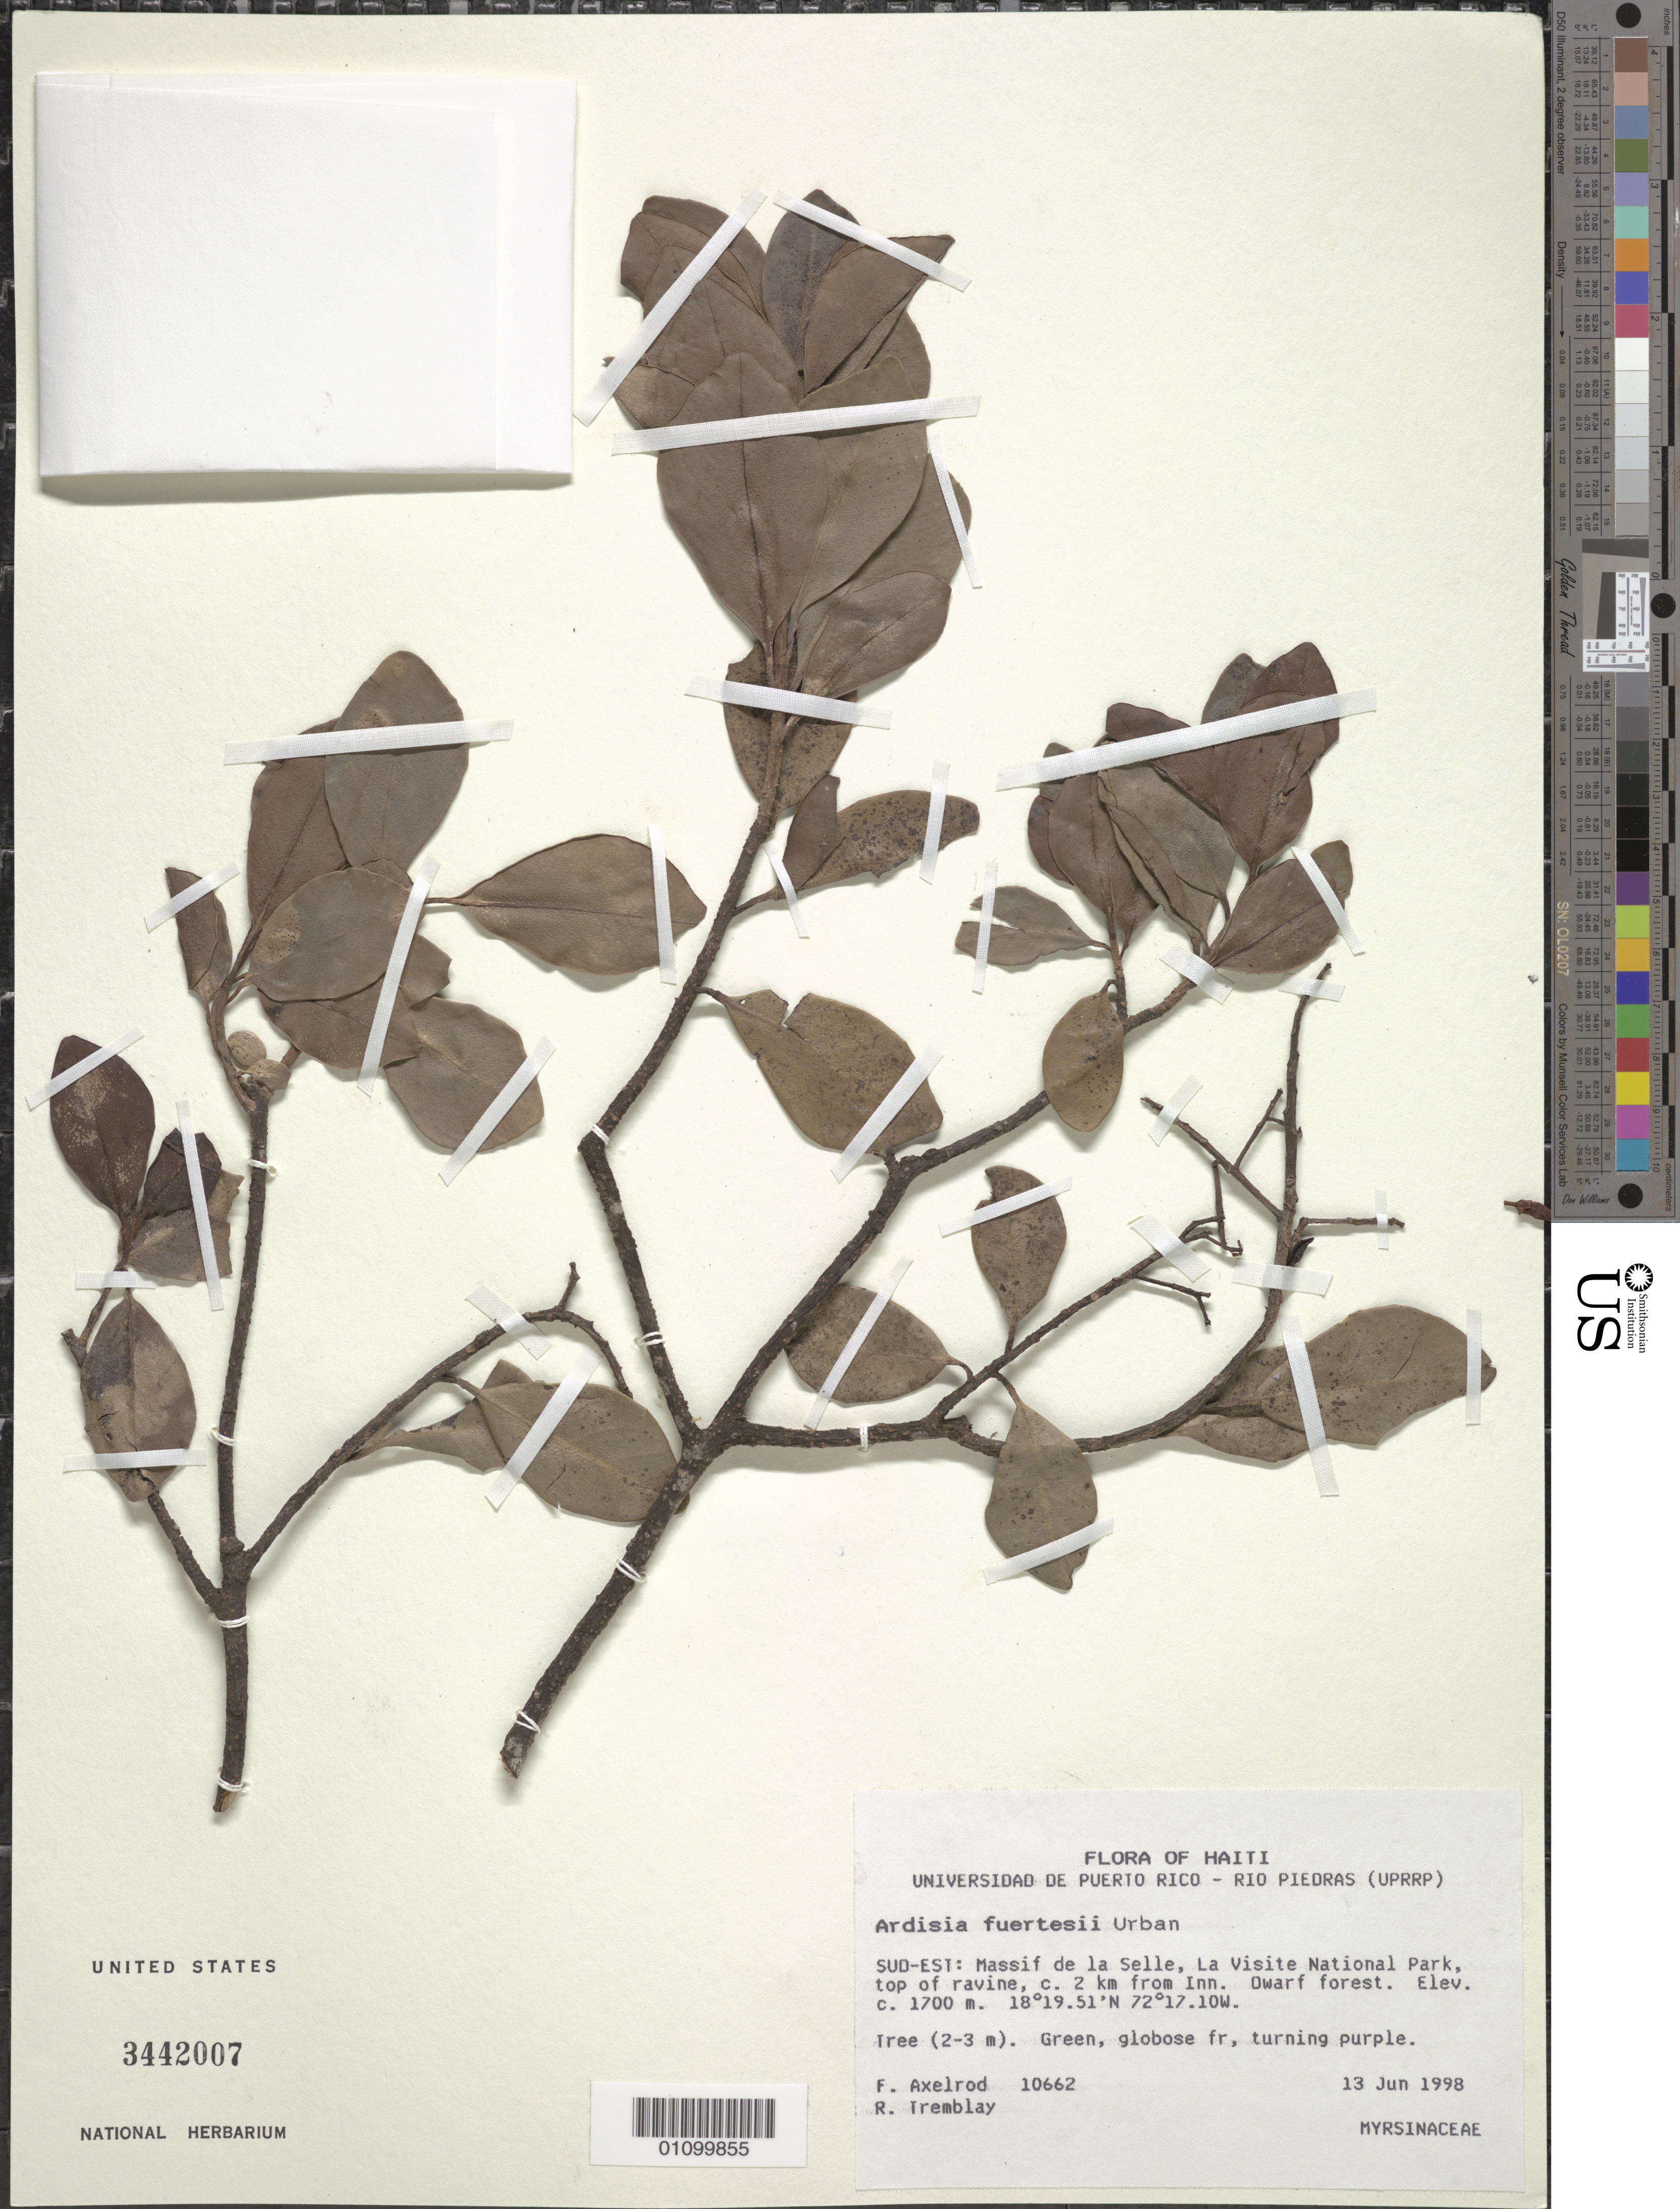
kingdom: Plantae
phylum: Tracheophyta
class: Magnoliopsida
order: Ericales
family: Primulaceae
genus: Ardisia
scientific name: Ardisia fuertesii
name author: Urb.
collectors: F. S. Axelrod & R. L. Tremblay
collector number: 10662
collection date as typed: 13 Jun 1998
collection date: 1998-06-13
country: Haiti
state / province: Sud-Est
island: Hispaniola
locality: Massif de la Selle, La Viste National Park, top of ravine, c. 2 km from Inn. Dwarf forest.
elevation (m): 1700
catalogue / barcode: US 3442007